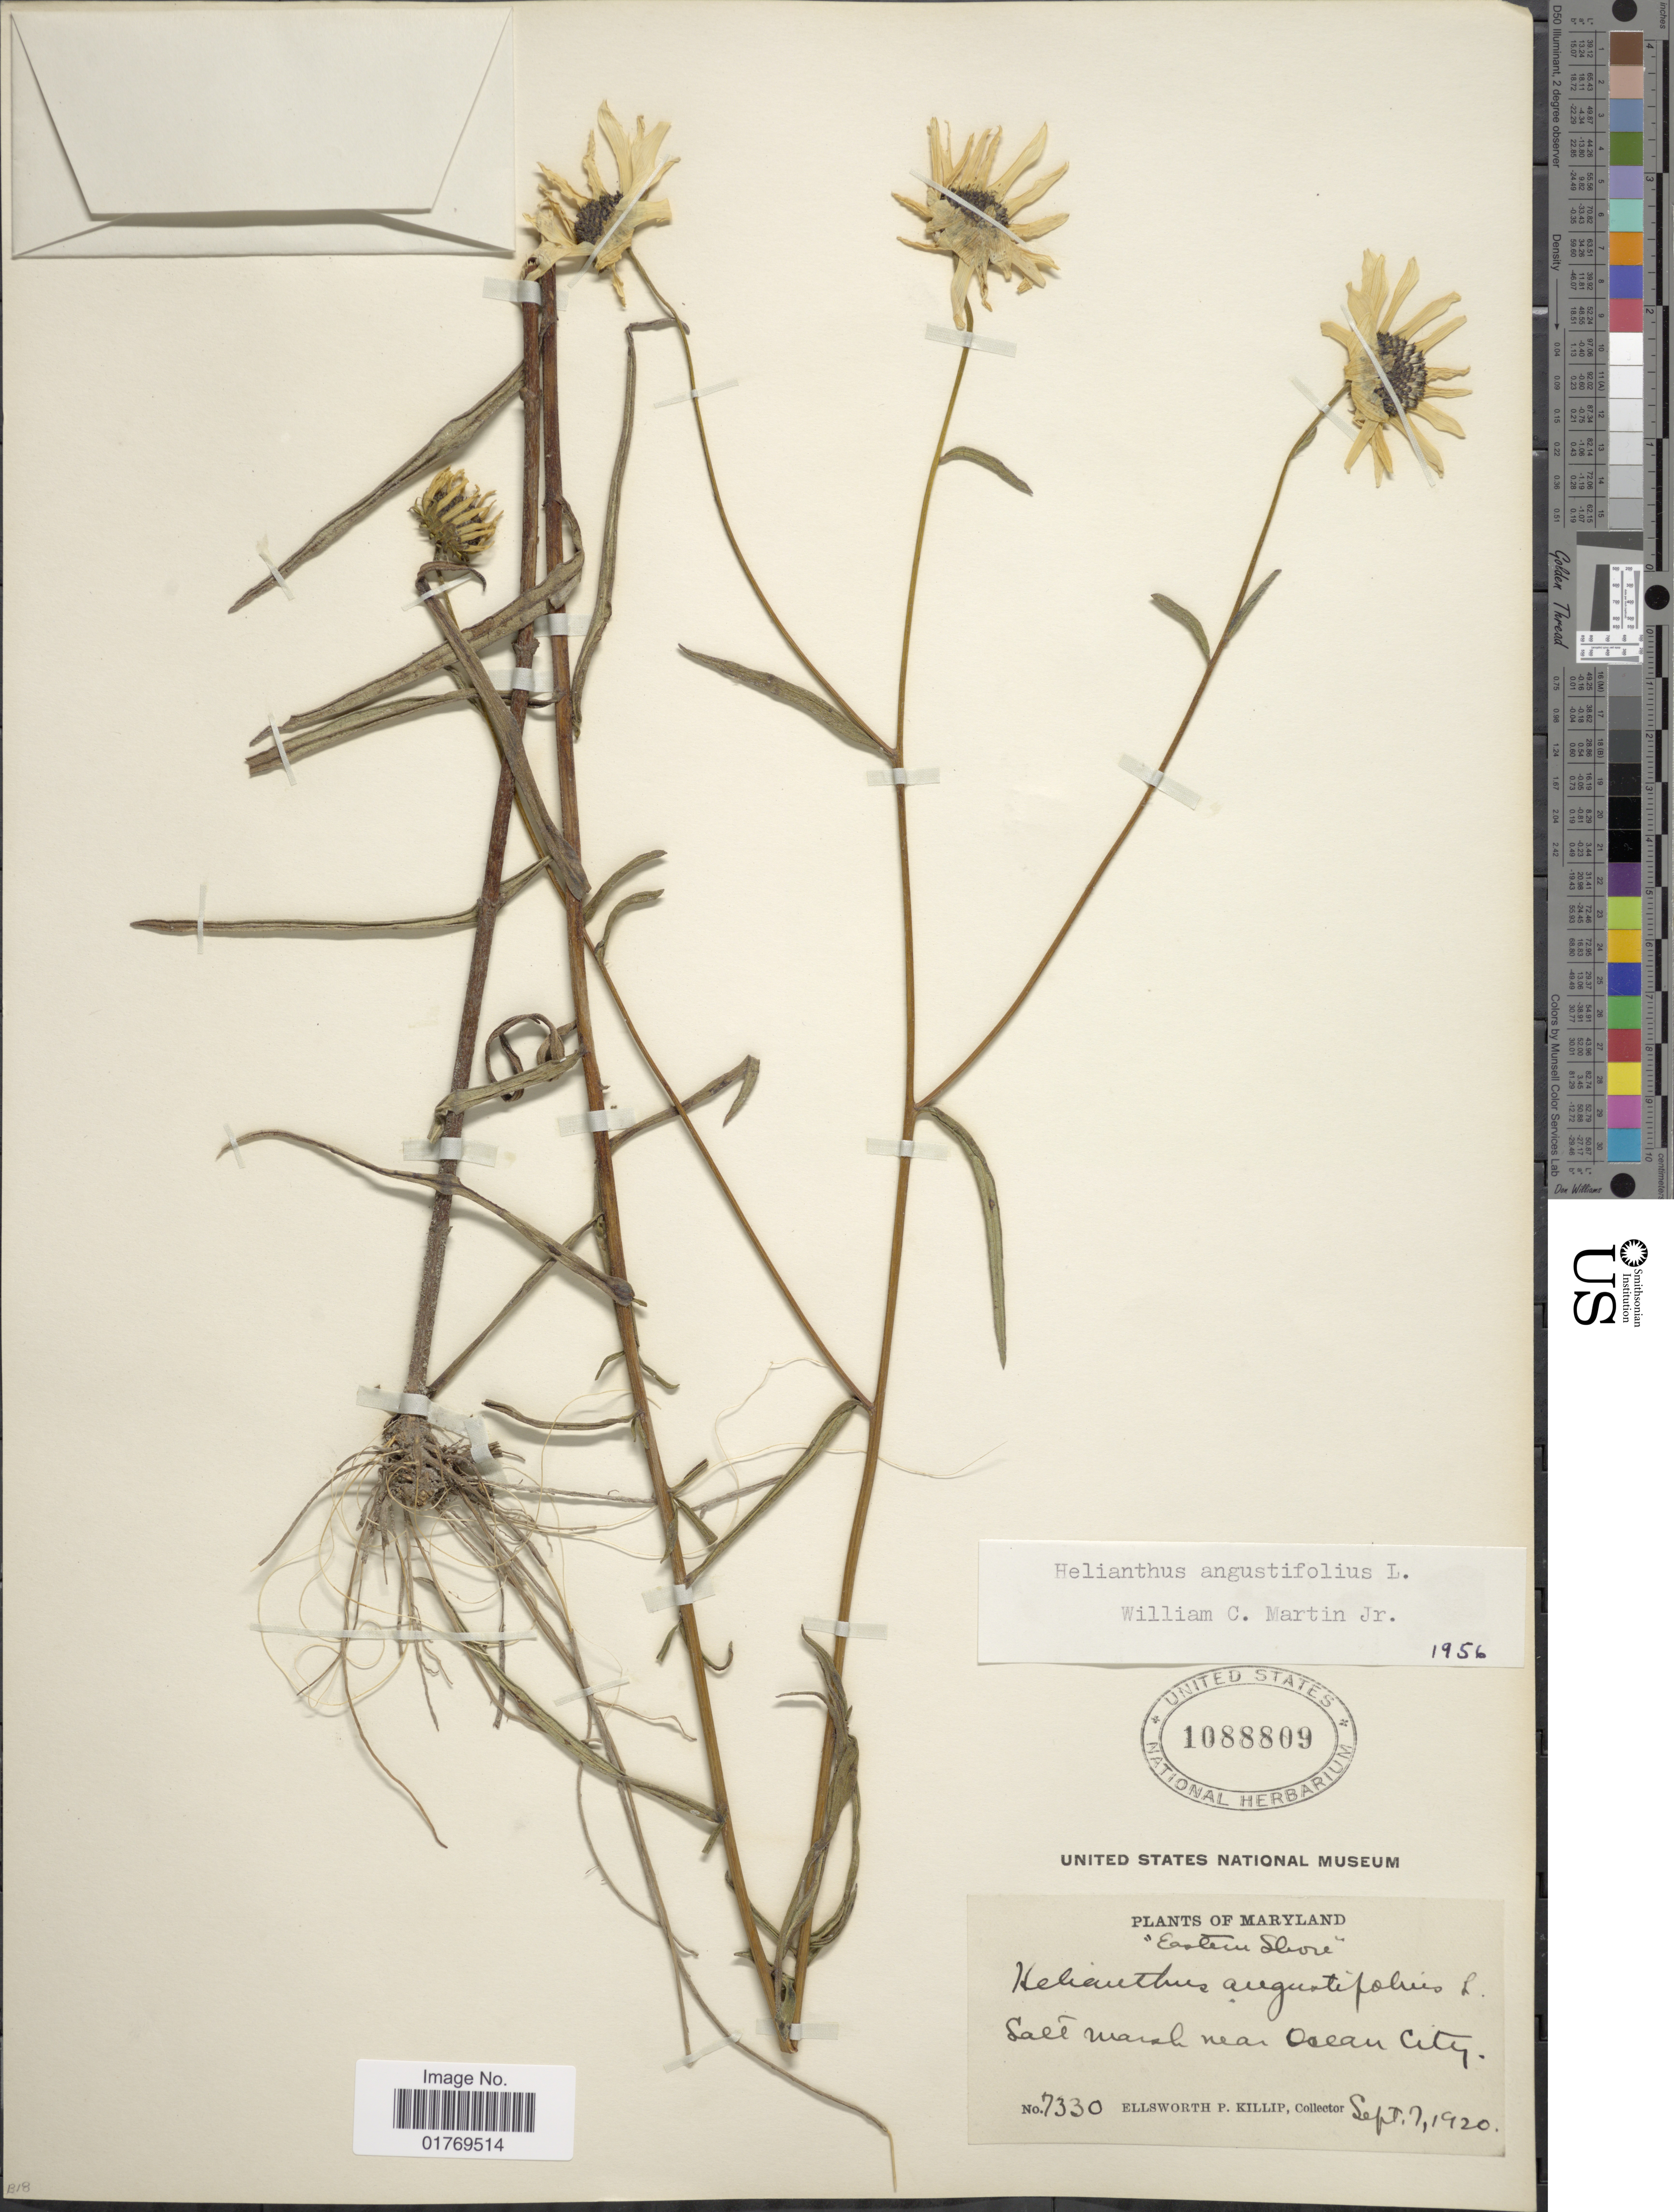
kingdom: Plantae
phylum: Tracheophyta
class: Magnoliopsida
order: Asterales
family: Asteraceae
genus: Helianthus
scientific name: Helianthus angustifolius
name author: L.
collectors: E. P. Killip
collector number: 7330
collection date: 1920-09-07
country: United States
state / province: Maryland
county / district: Worcester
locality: Salt marsh near Ocean City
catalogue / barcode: US 1088809